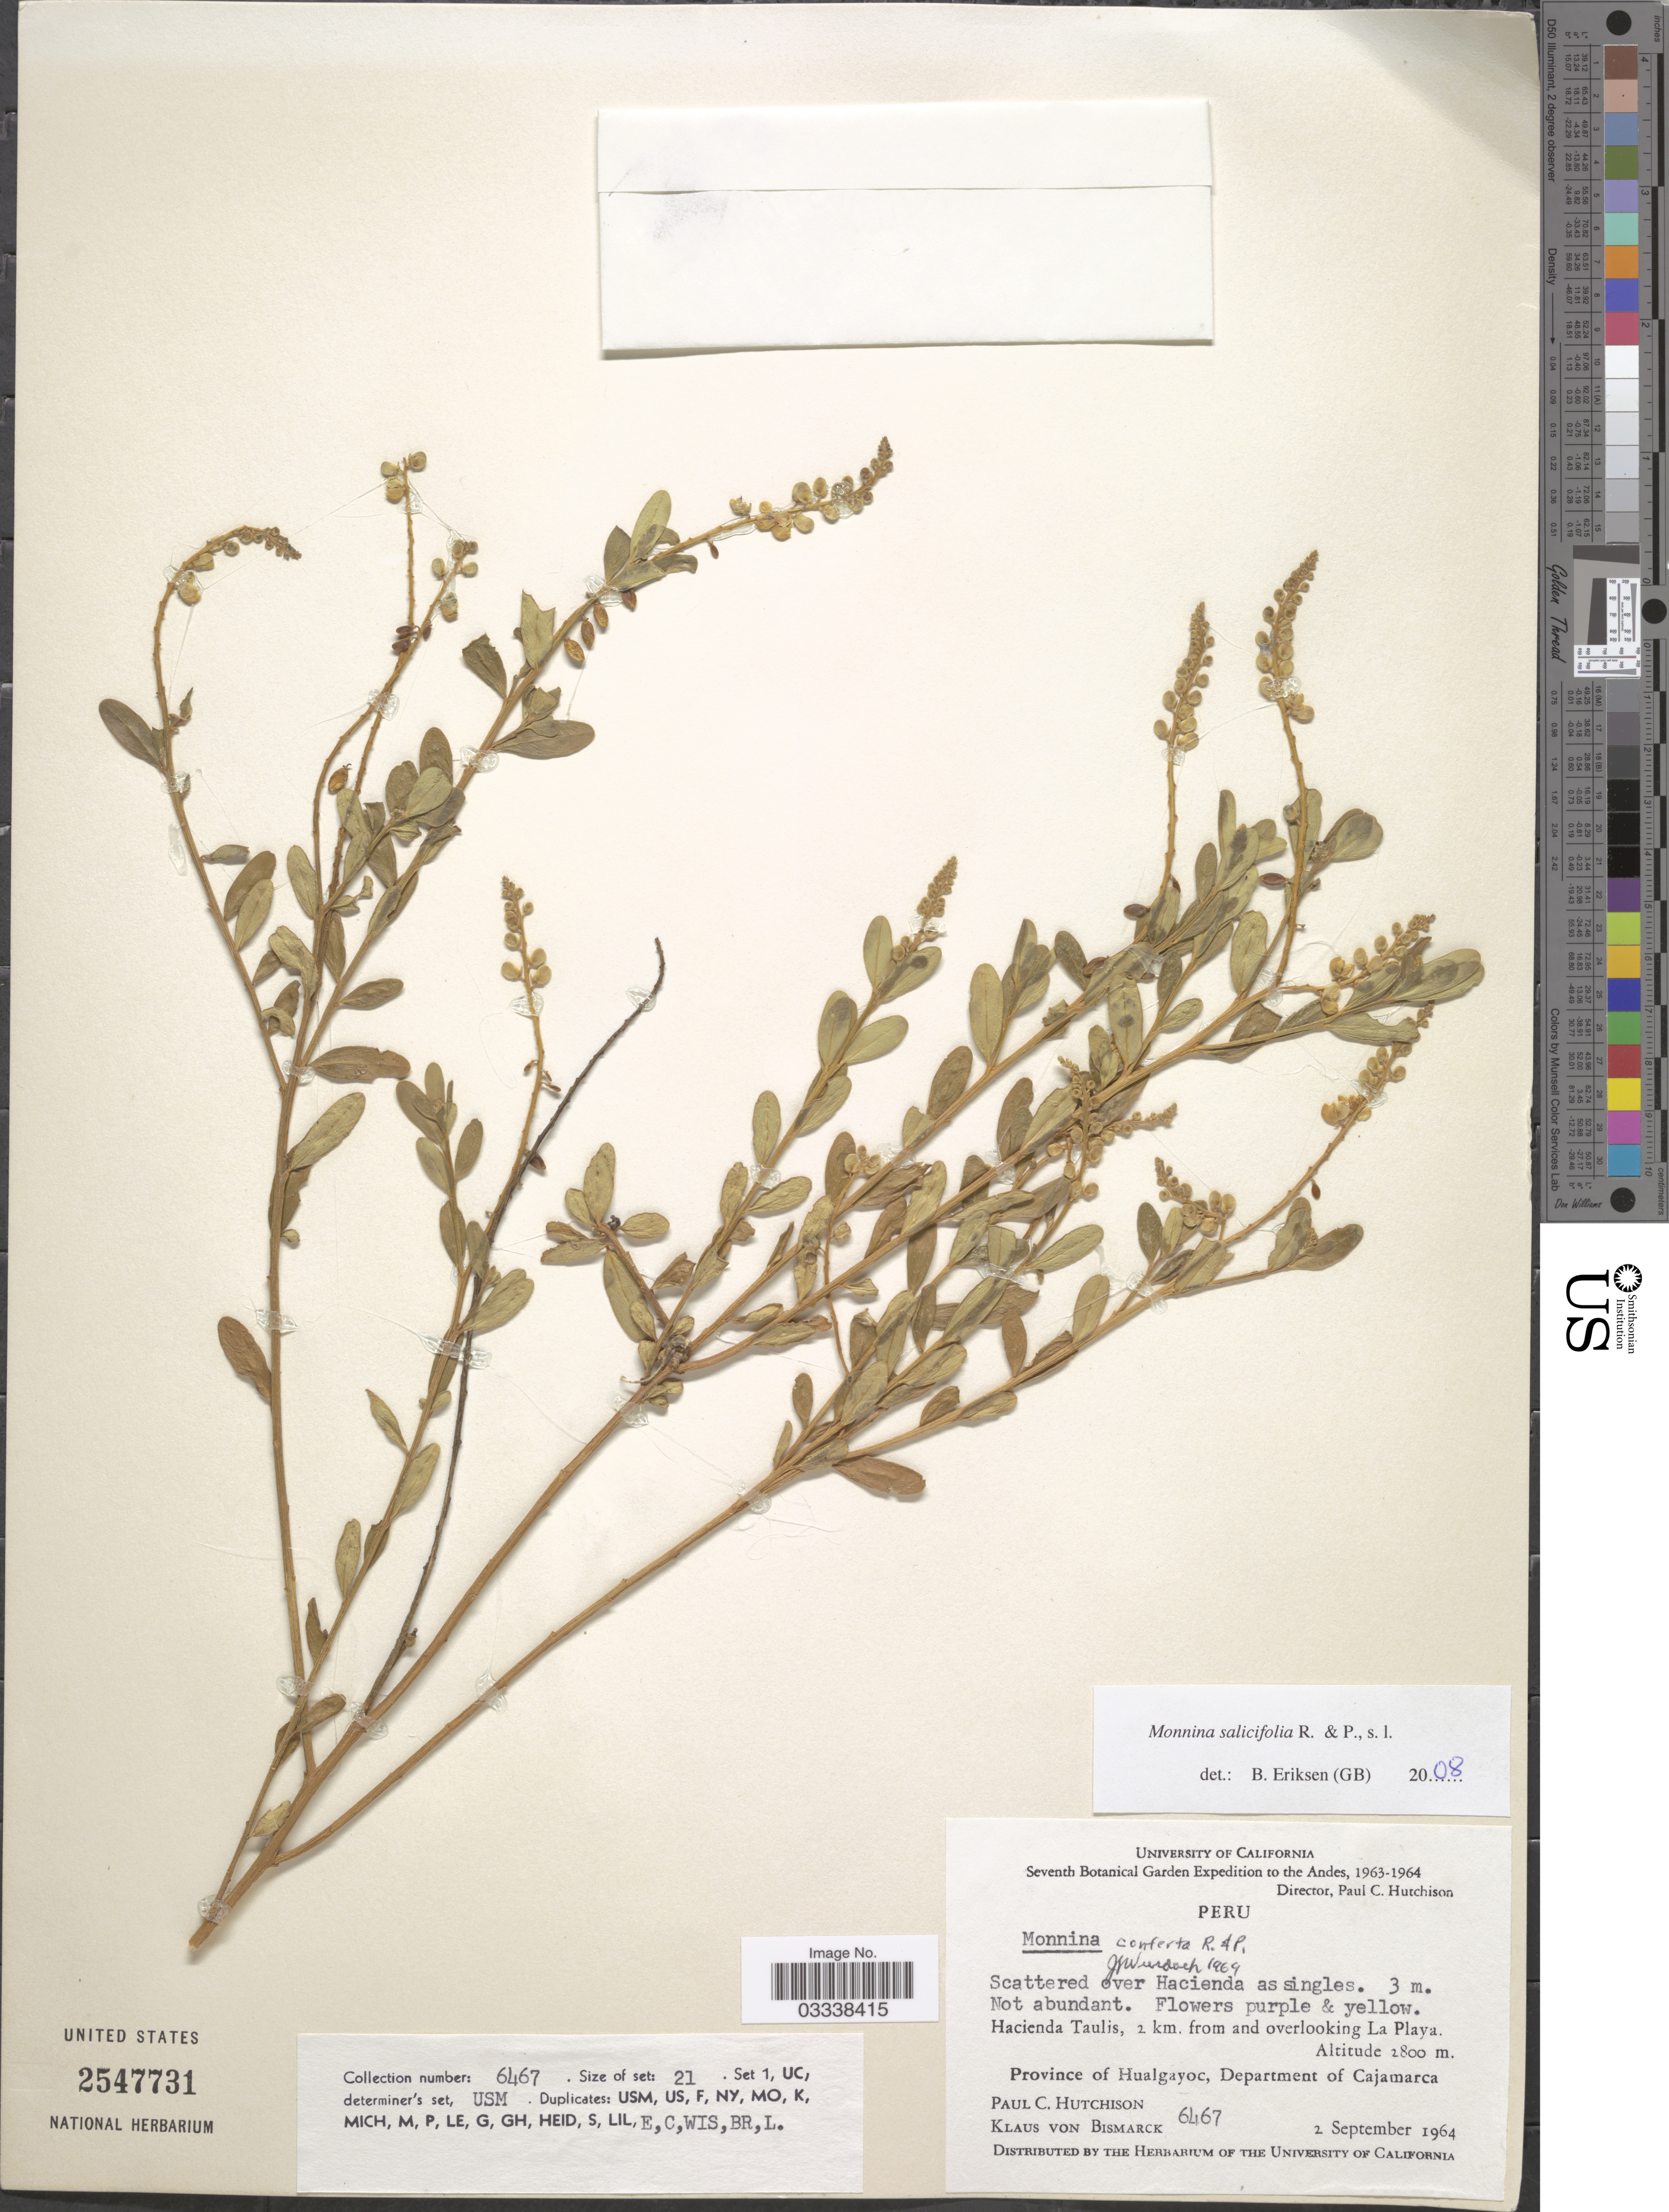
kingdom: Plantae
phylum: Tracheophyta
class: Magnoliopsida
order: Fabales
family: Polygalaceae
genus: Monnina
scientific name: Monnina salicifolia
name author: Ruiz & Pav.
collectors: P. C. Hutchison & K. von Bismarck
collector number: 6467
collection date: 1964-09-02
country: Peru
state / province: Cajamarca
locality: Hacienda Taulis, 2 km. from and overlooking La Playa. Province of Hualgayoc, Department of Cajamarca.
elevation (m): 2800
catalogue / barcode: US 2547731